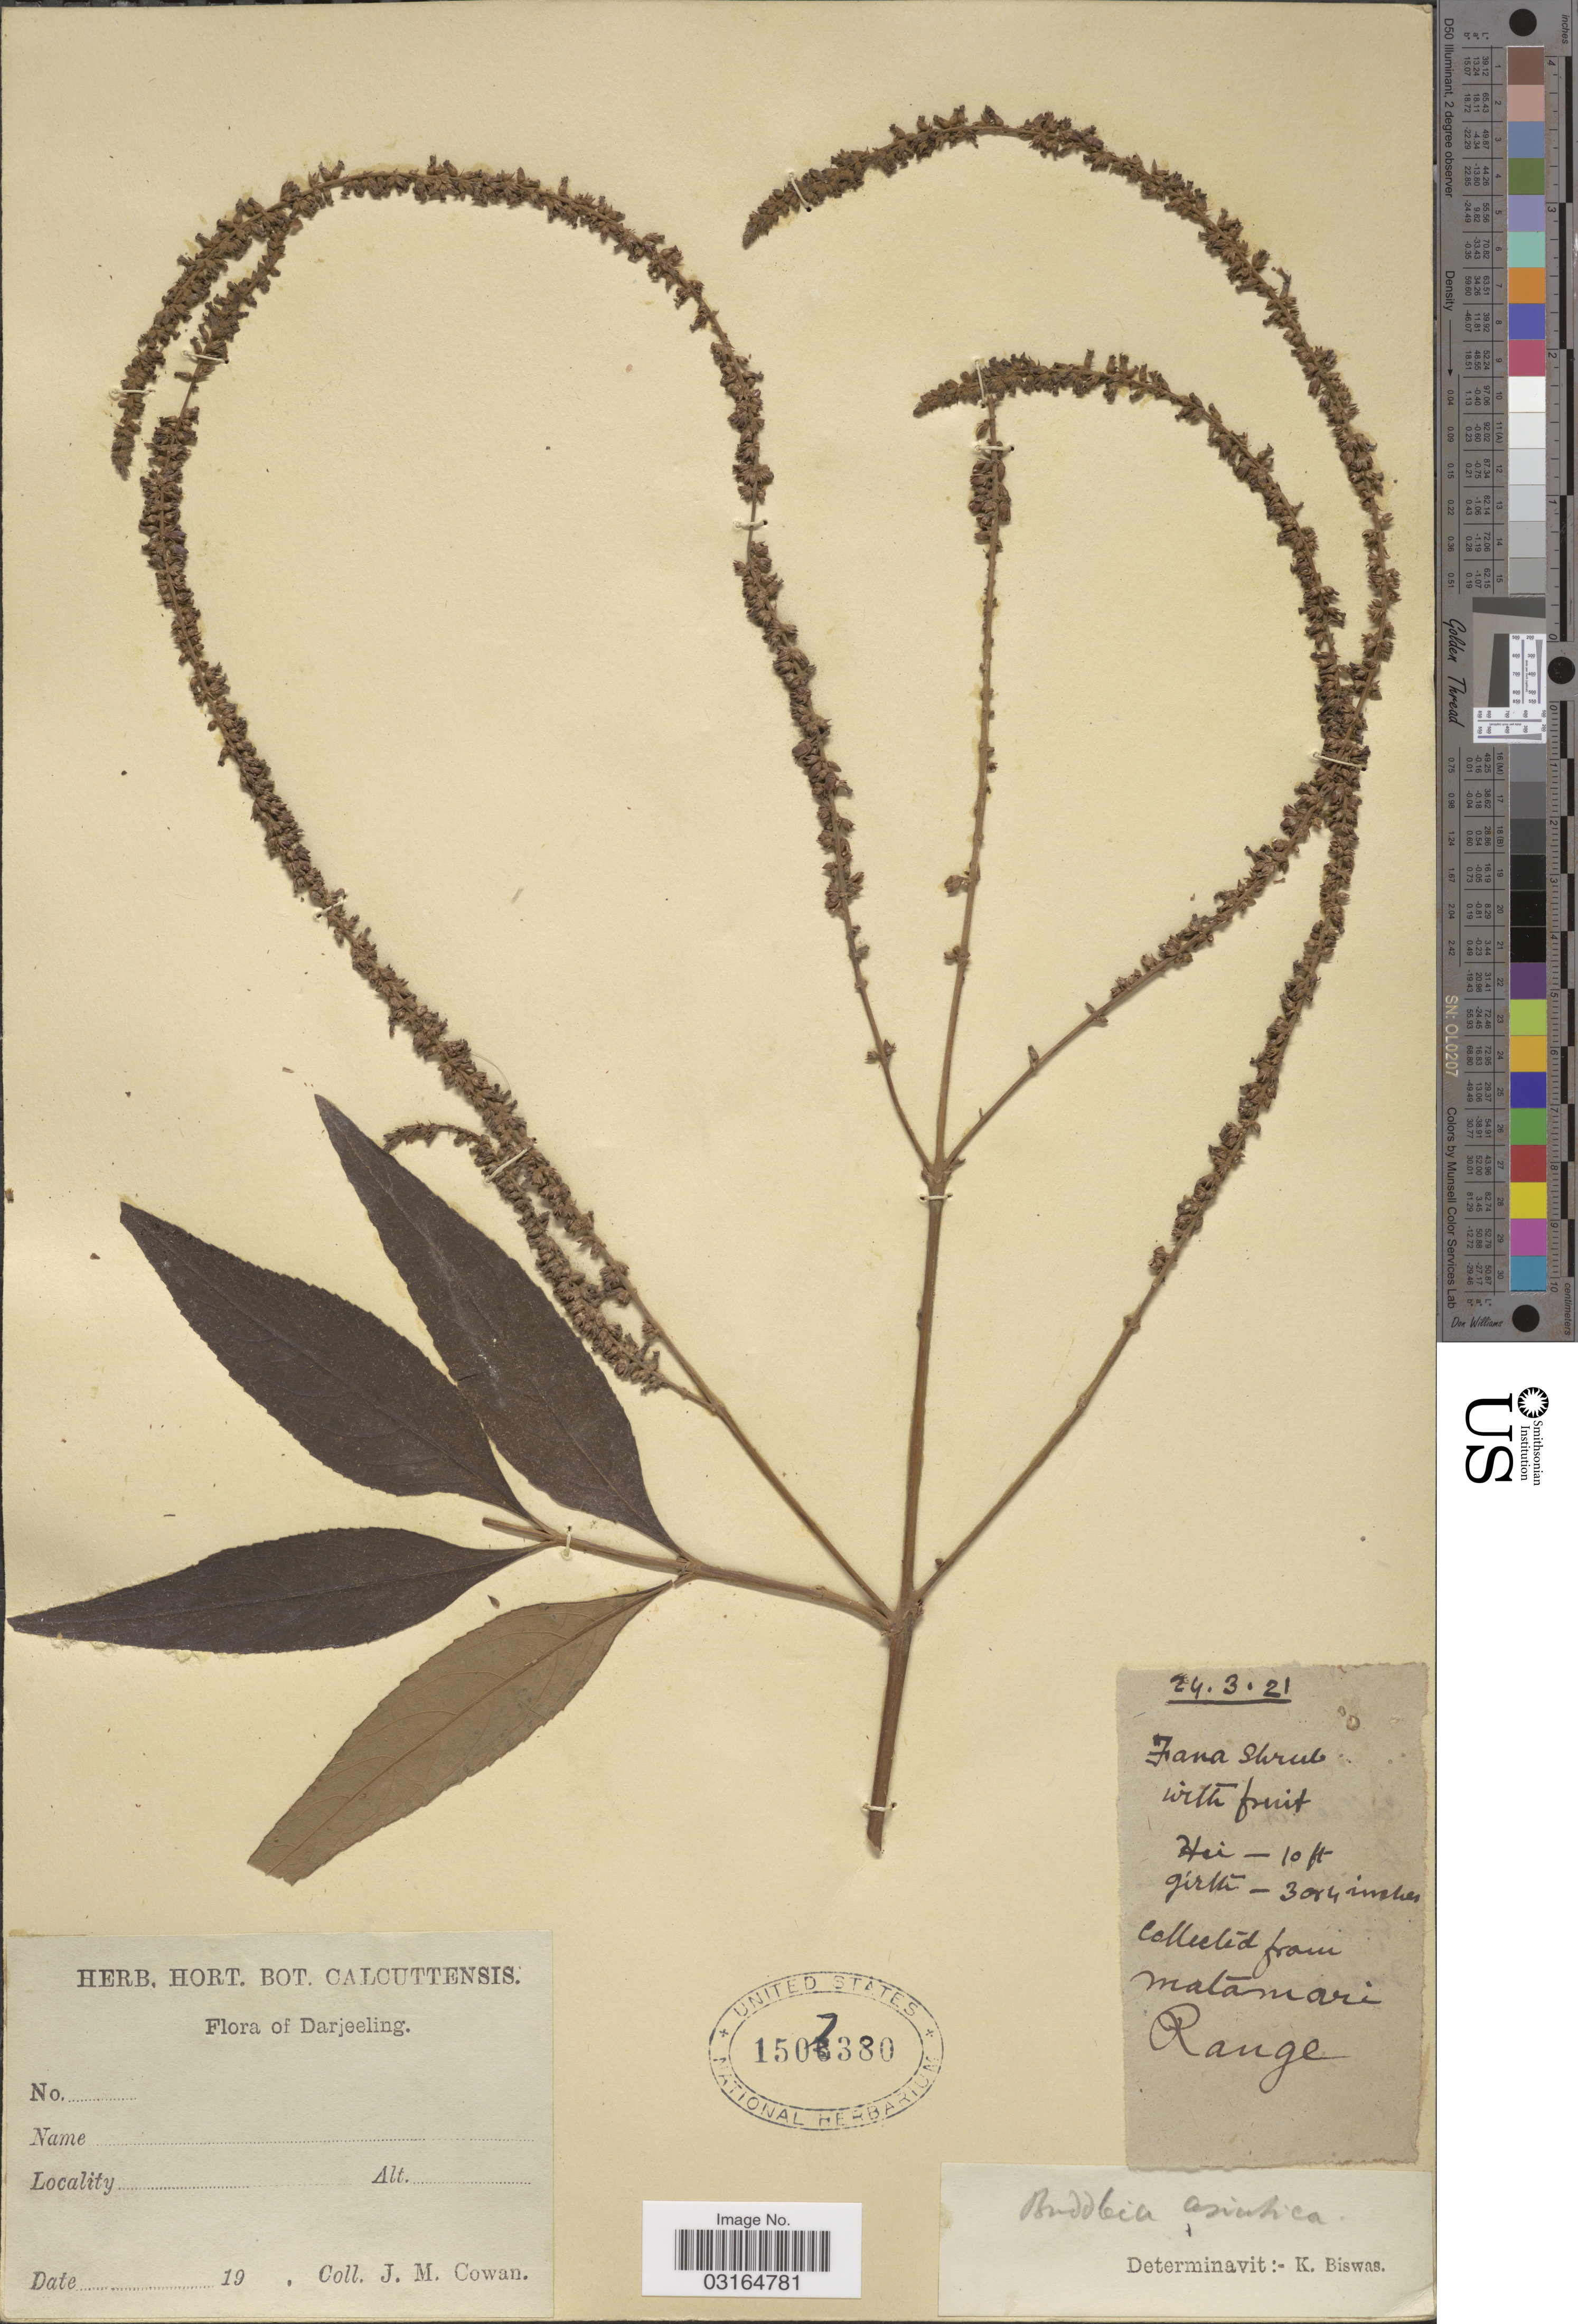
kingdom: Plantae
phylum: Tracheophyta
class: Magnoliopsida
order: Lamiales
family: Scrophulariaceae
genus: Buddleja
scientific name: Buddleja asiatica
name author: Lour.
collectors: J. M. Cowan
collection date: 1921-03-24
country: India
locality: Darjeeling. Matamari Range.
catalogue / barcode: US 1507380